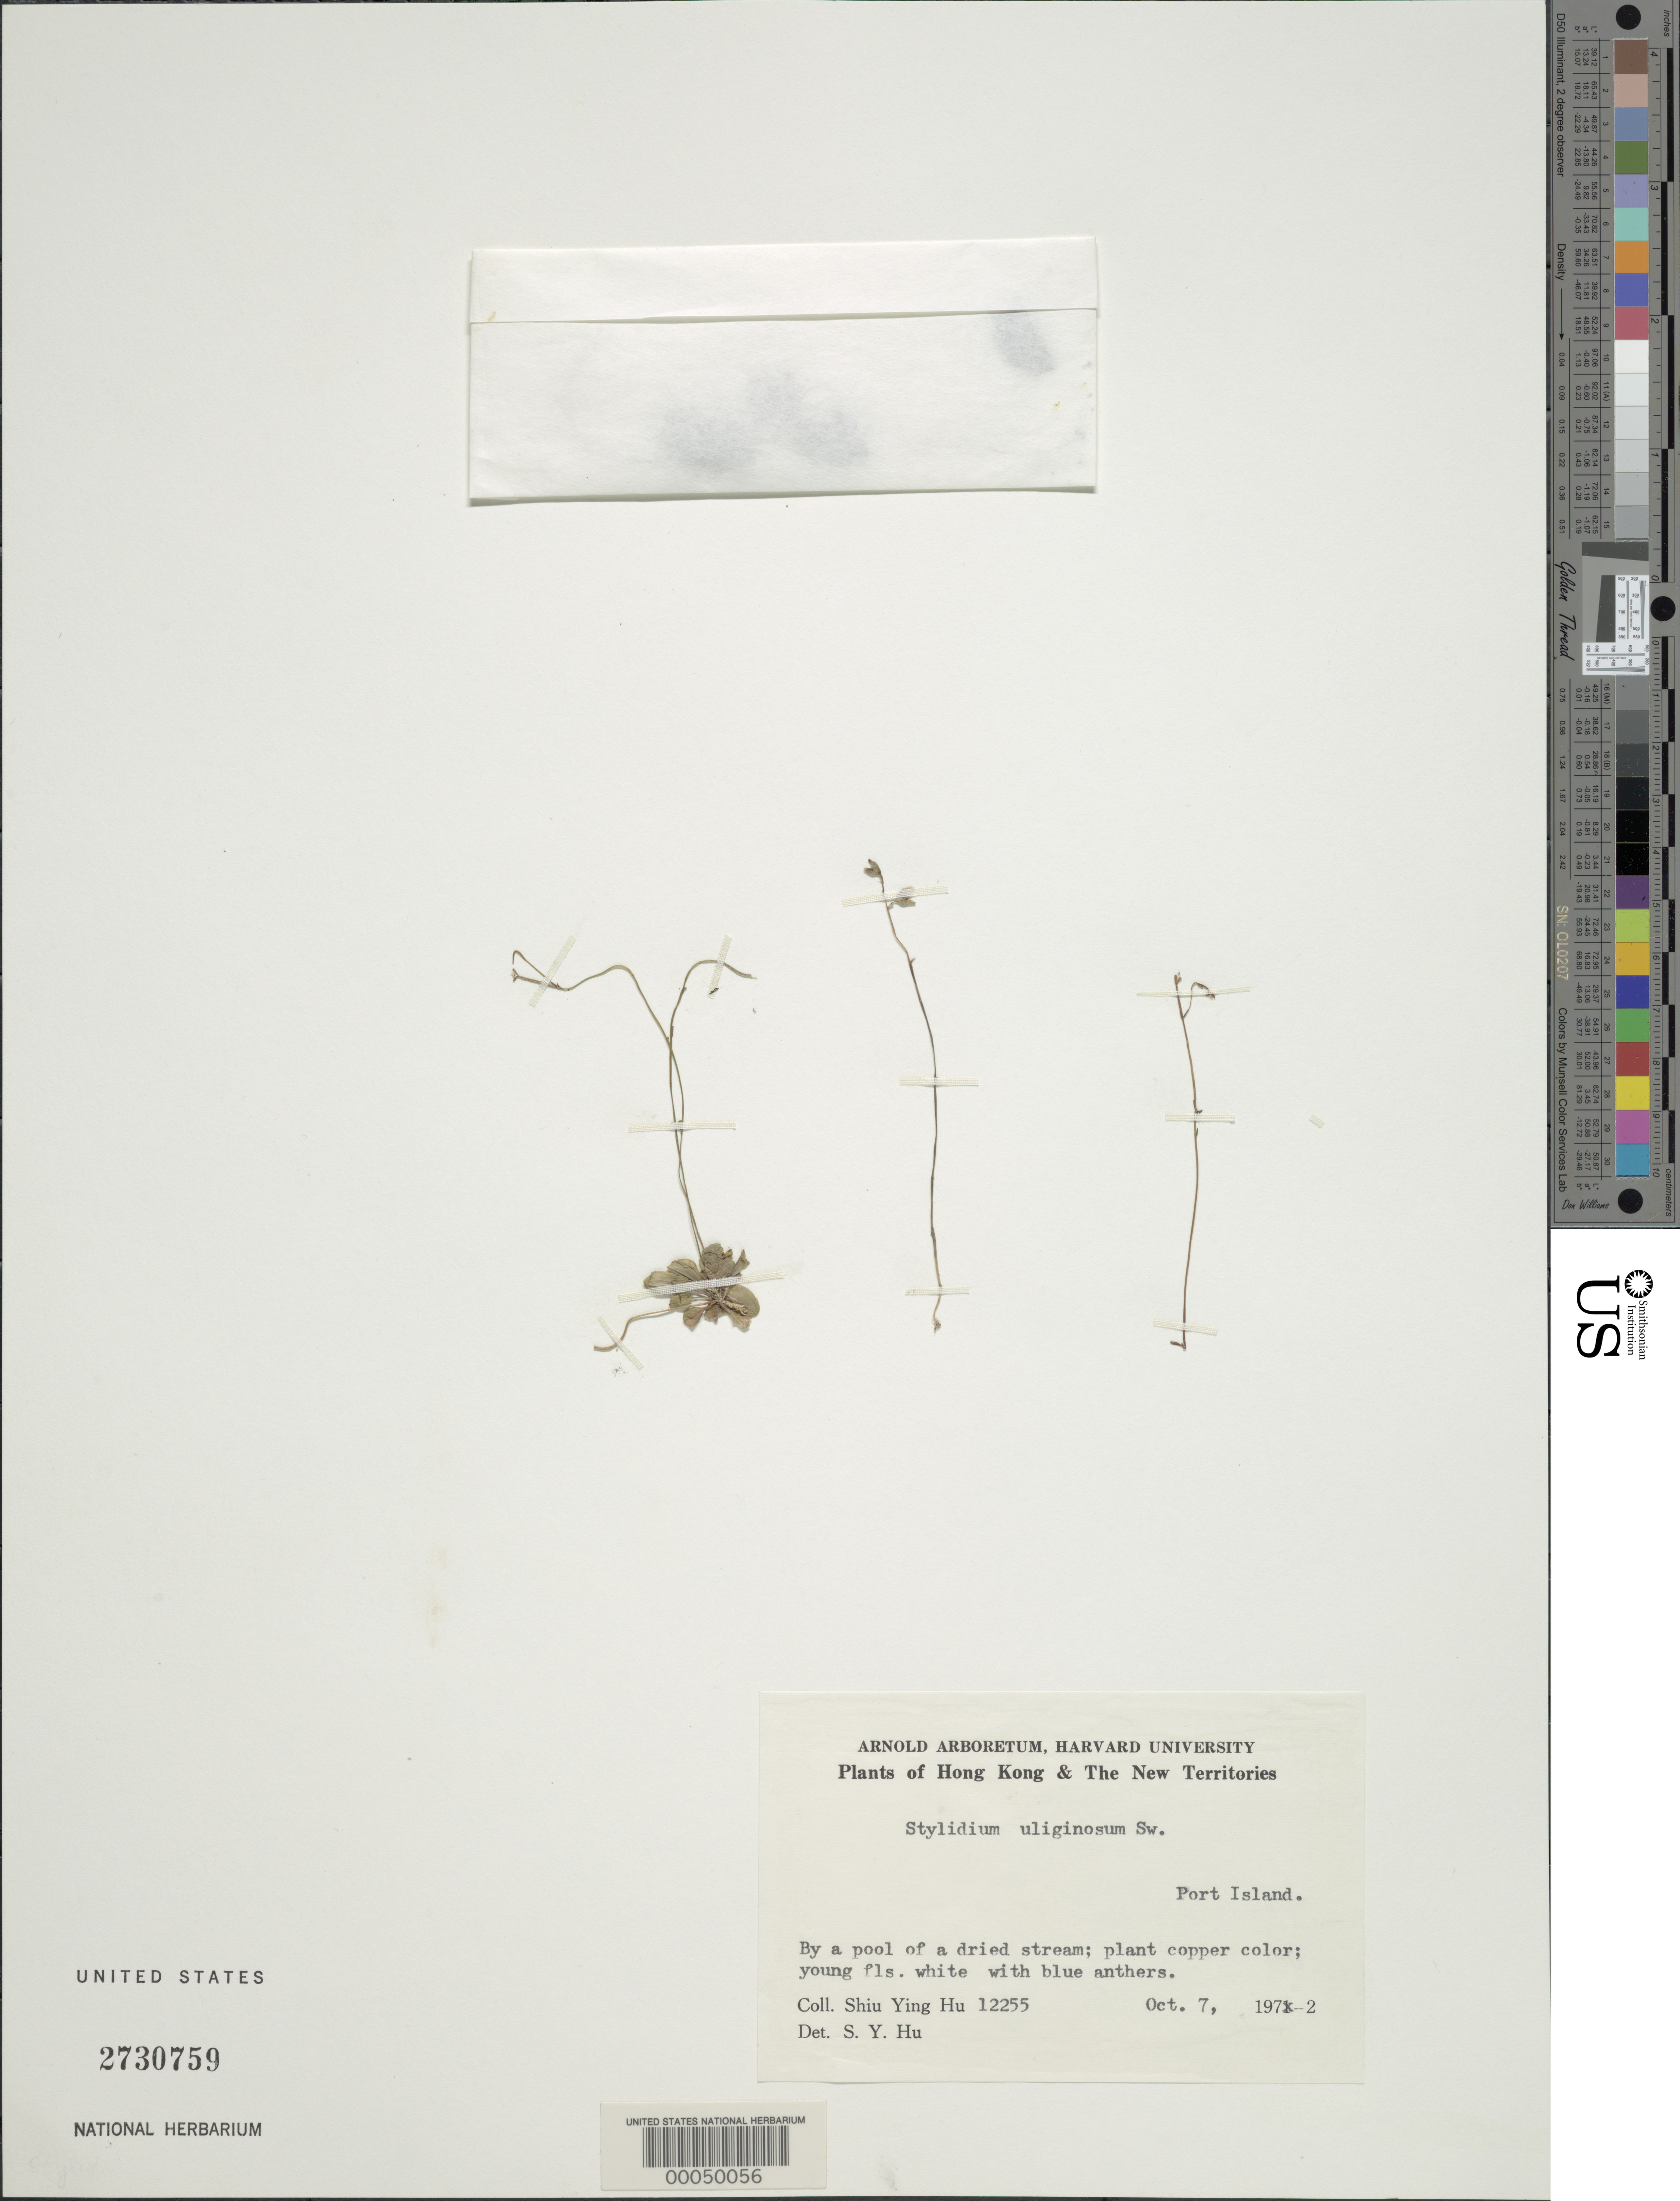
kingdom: Plantae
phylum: Tracheophyta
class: Magnoliopsida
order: Asterales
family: Stylidiaceae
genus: Stylidium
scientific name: Stylidium uliginosum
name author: Sw. ex Willd.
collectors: S. Y. Hu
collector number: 12255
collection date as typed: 07 Oct 1972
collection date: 1972-10-07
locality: Port island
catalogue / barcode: US 2730759